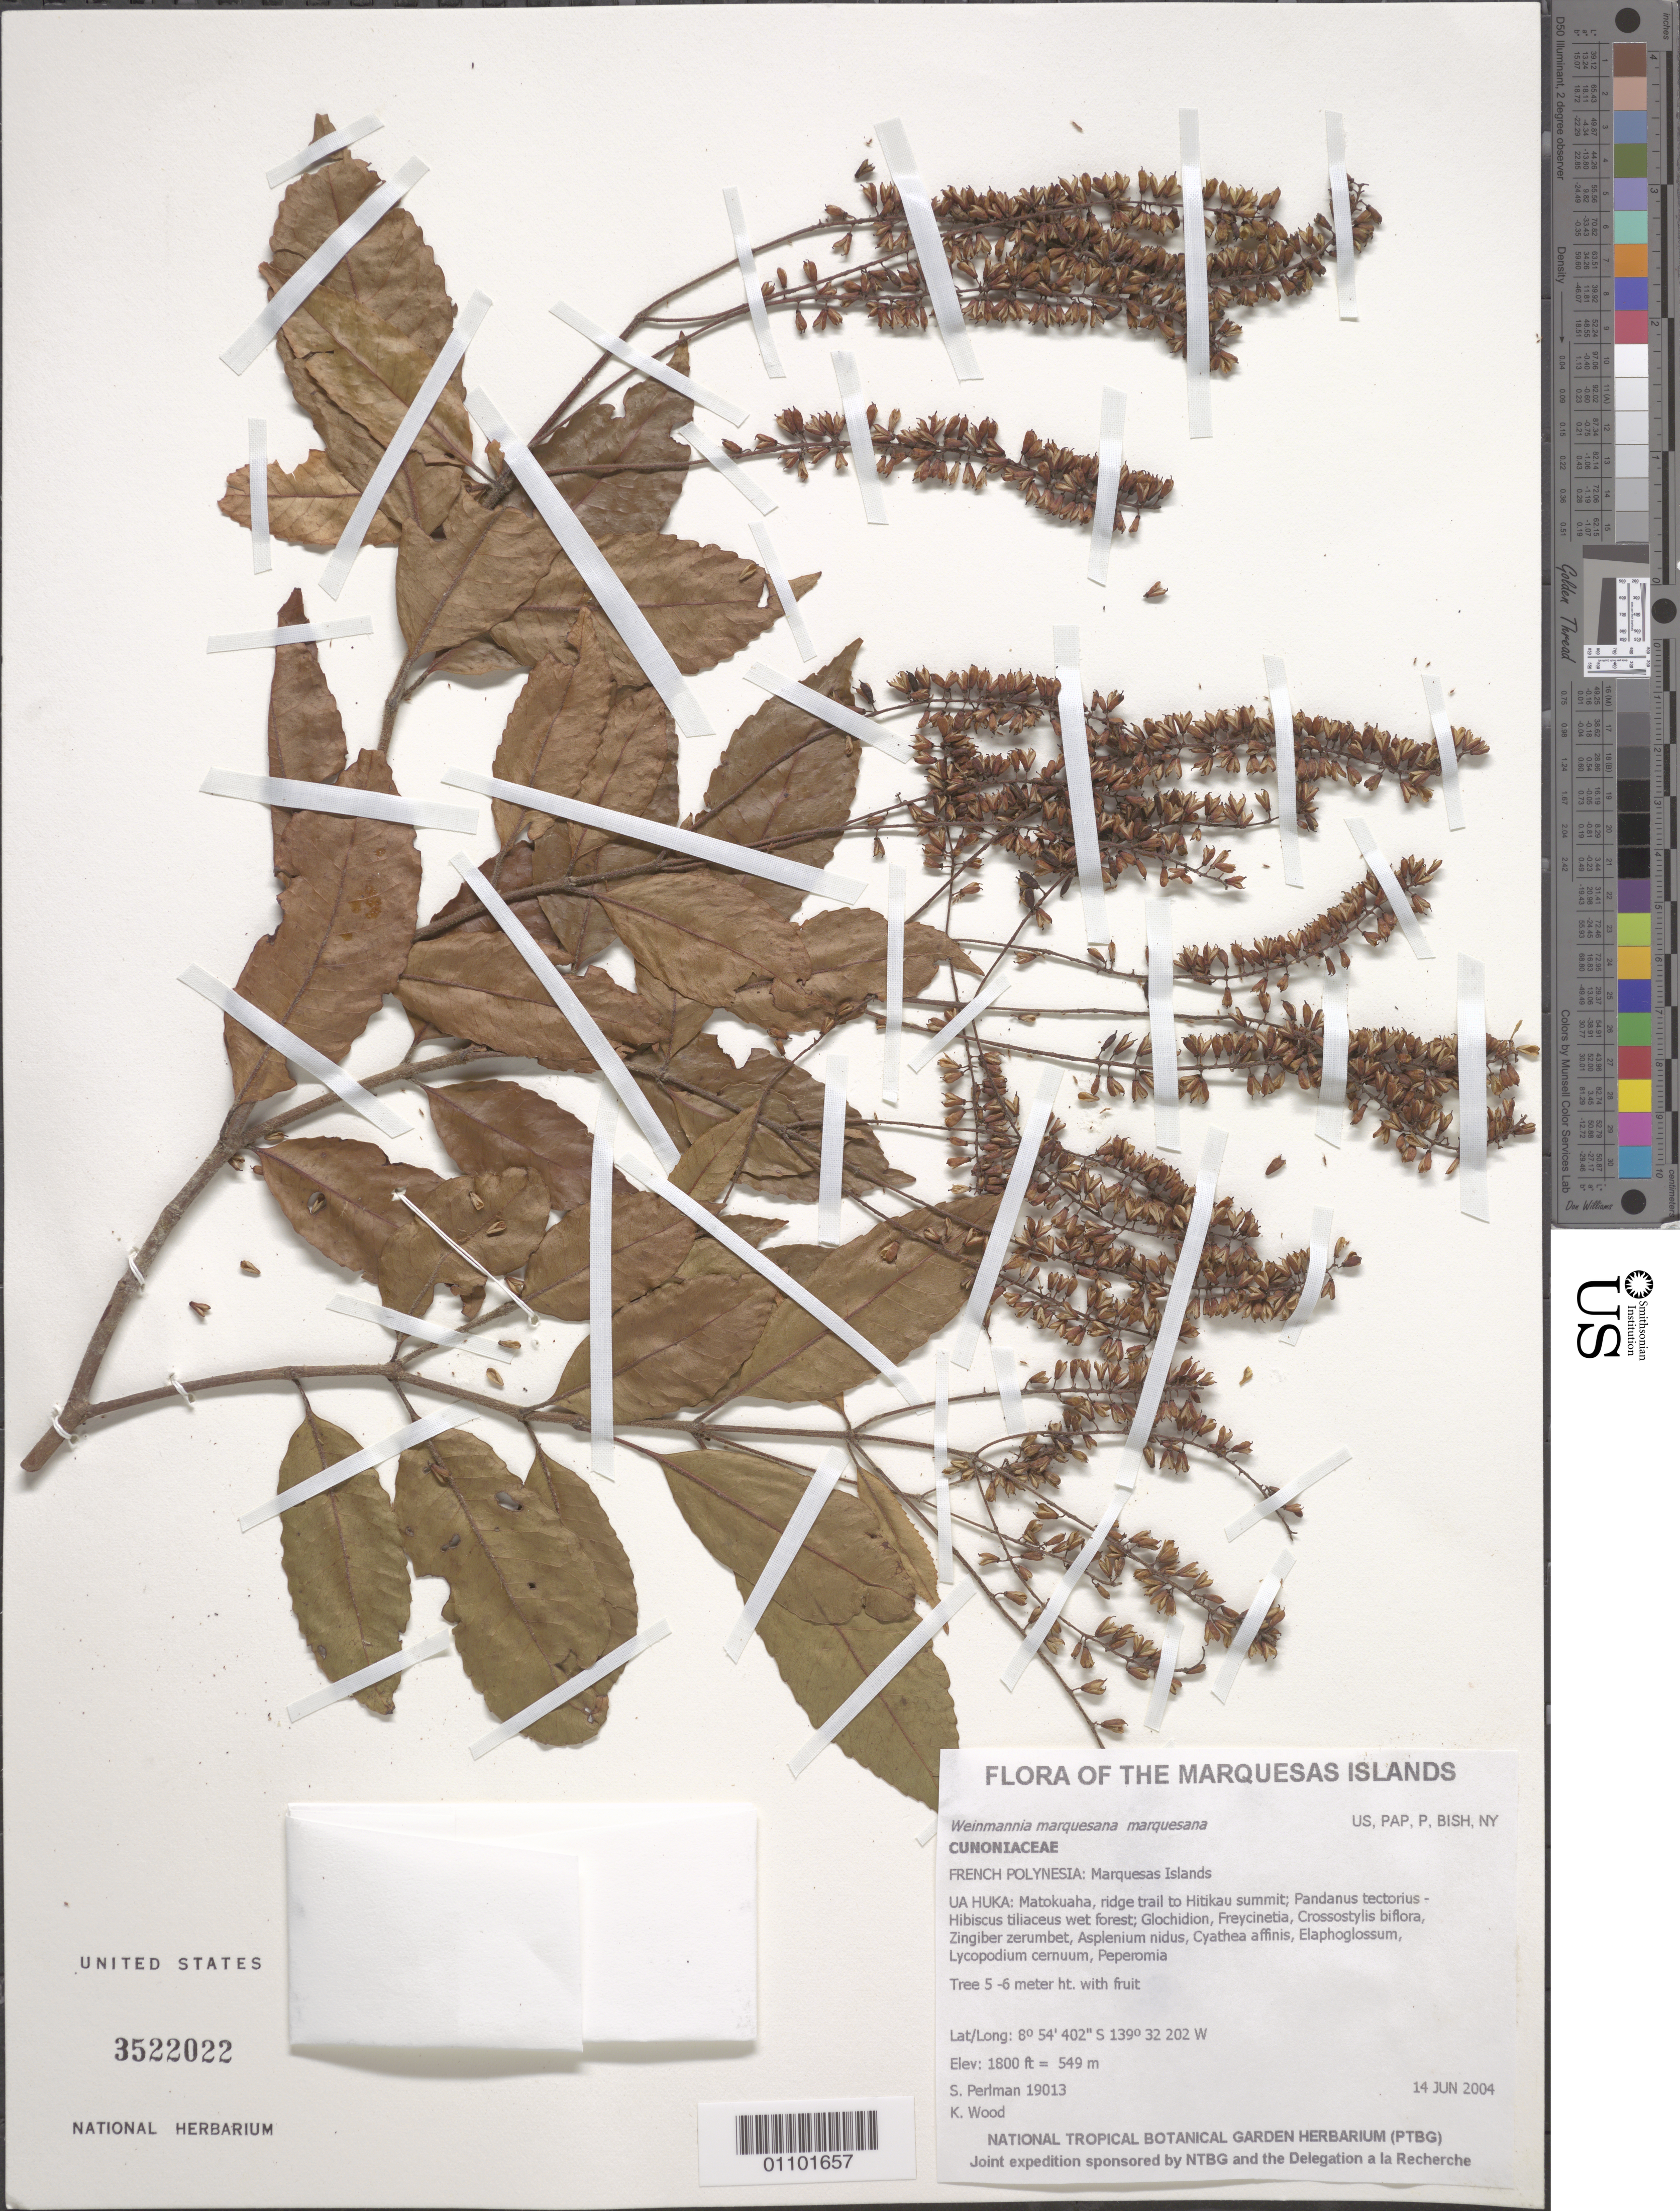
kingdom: Plantae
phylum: Tracheophyta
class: Magnoliopsida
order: Oxalidales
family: Cunoniaceae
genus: Pterophylla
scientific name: Pterophylla marquesana var. marquesana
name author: (F. Br.) Pillon & H.C. Hopkins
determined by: Wagner, W. L., (BOT), Smithsonian Institution - National Museum of Natural History (UNITED STATES)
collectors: S. P. Perlman & K. R. Wood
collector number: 19013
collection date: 2004-06-14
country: French Polynesia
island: Ua Huka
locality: Matokuaha, ridge trail to Hitikau summit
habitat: Pandanus tectorius - Hibiscus tiliaceus wet forest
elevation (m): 549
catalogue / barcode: US 3522022